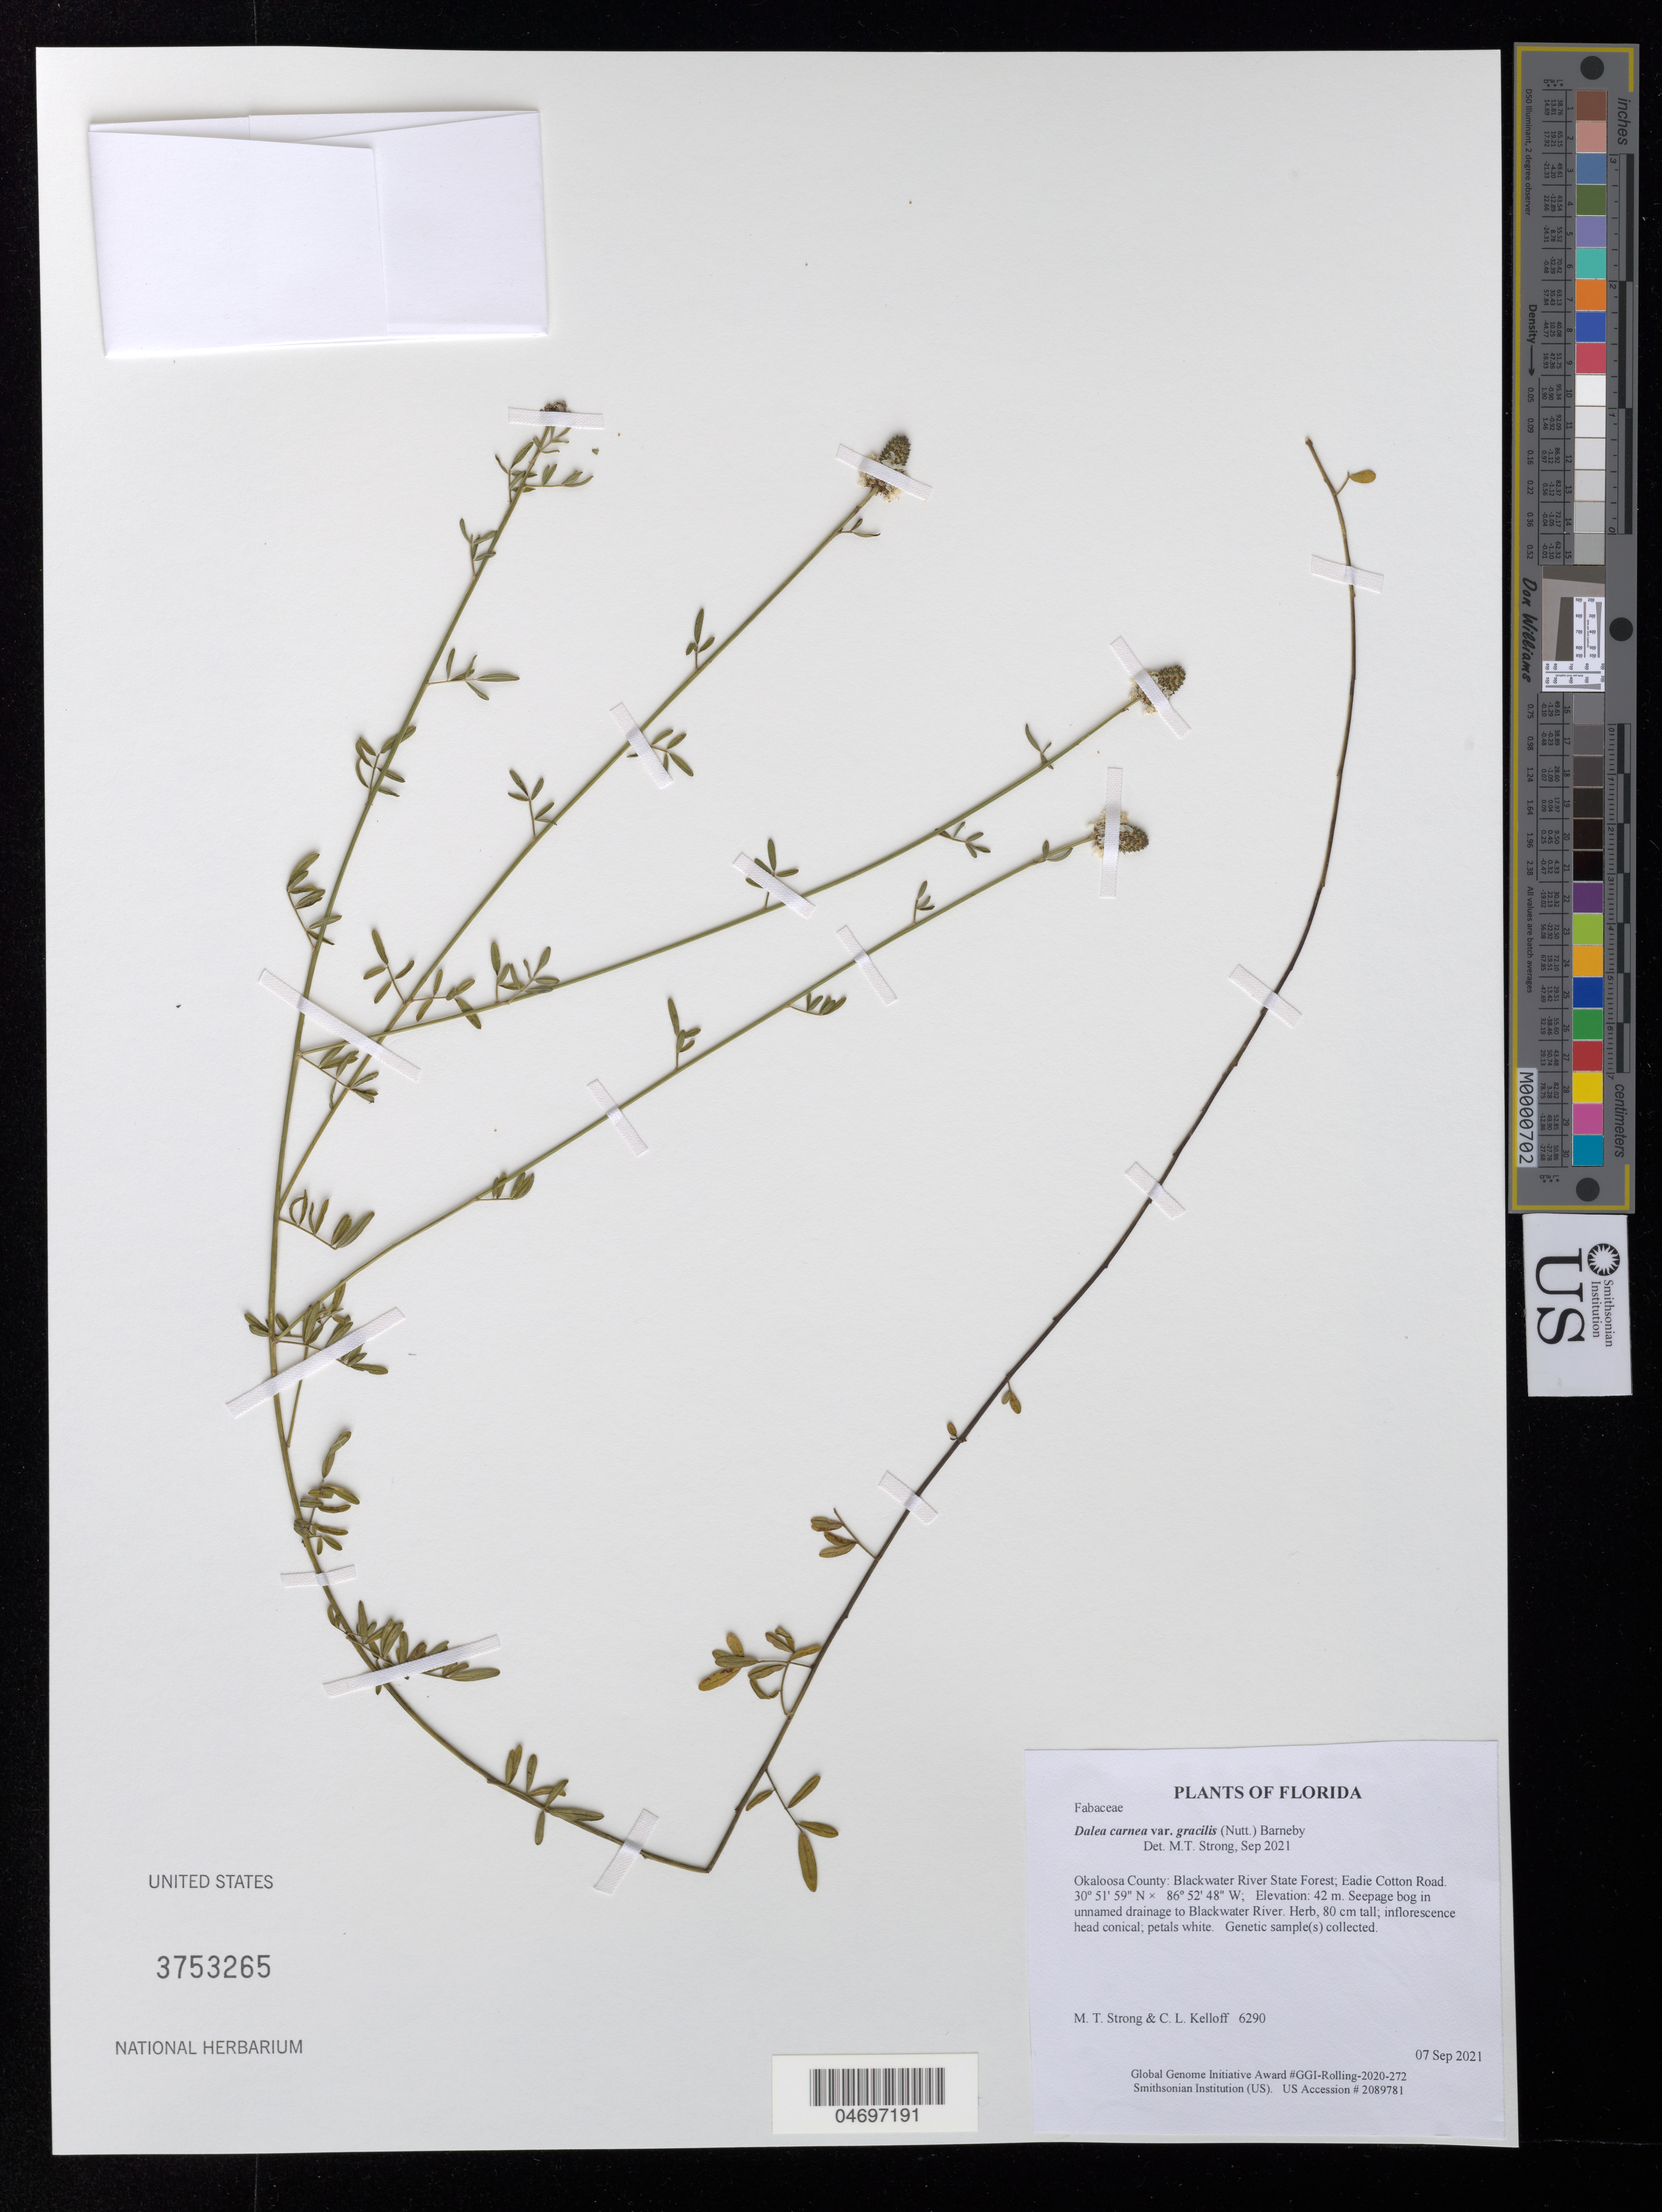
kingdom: Plantae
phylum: Tracheophyta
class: Magnoliopsida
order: Fabales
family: Fabaceae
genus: Dalea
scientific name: Dalea carnea var. gracilis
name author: (Nutt.) Barneby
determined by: Strong, Mark T.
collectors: M. T. Strong & C. L. Kelloff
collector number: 6290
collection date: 2021-09-07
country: United States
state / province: Florida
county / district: Okaloosa County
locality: Blackwater River State Forest; Eadie Cotton Road.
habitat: Seepage bog in unnamed drainage to Blackwater River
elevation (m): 42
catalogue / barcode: US 3753265